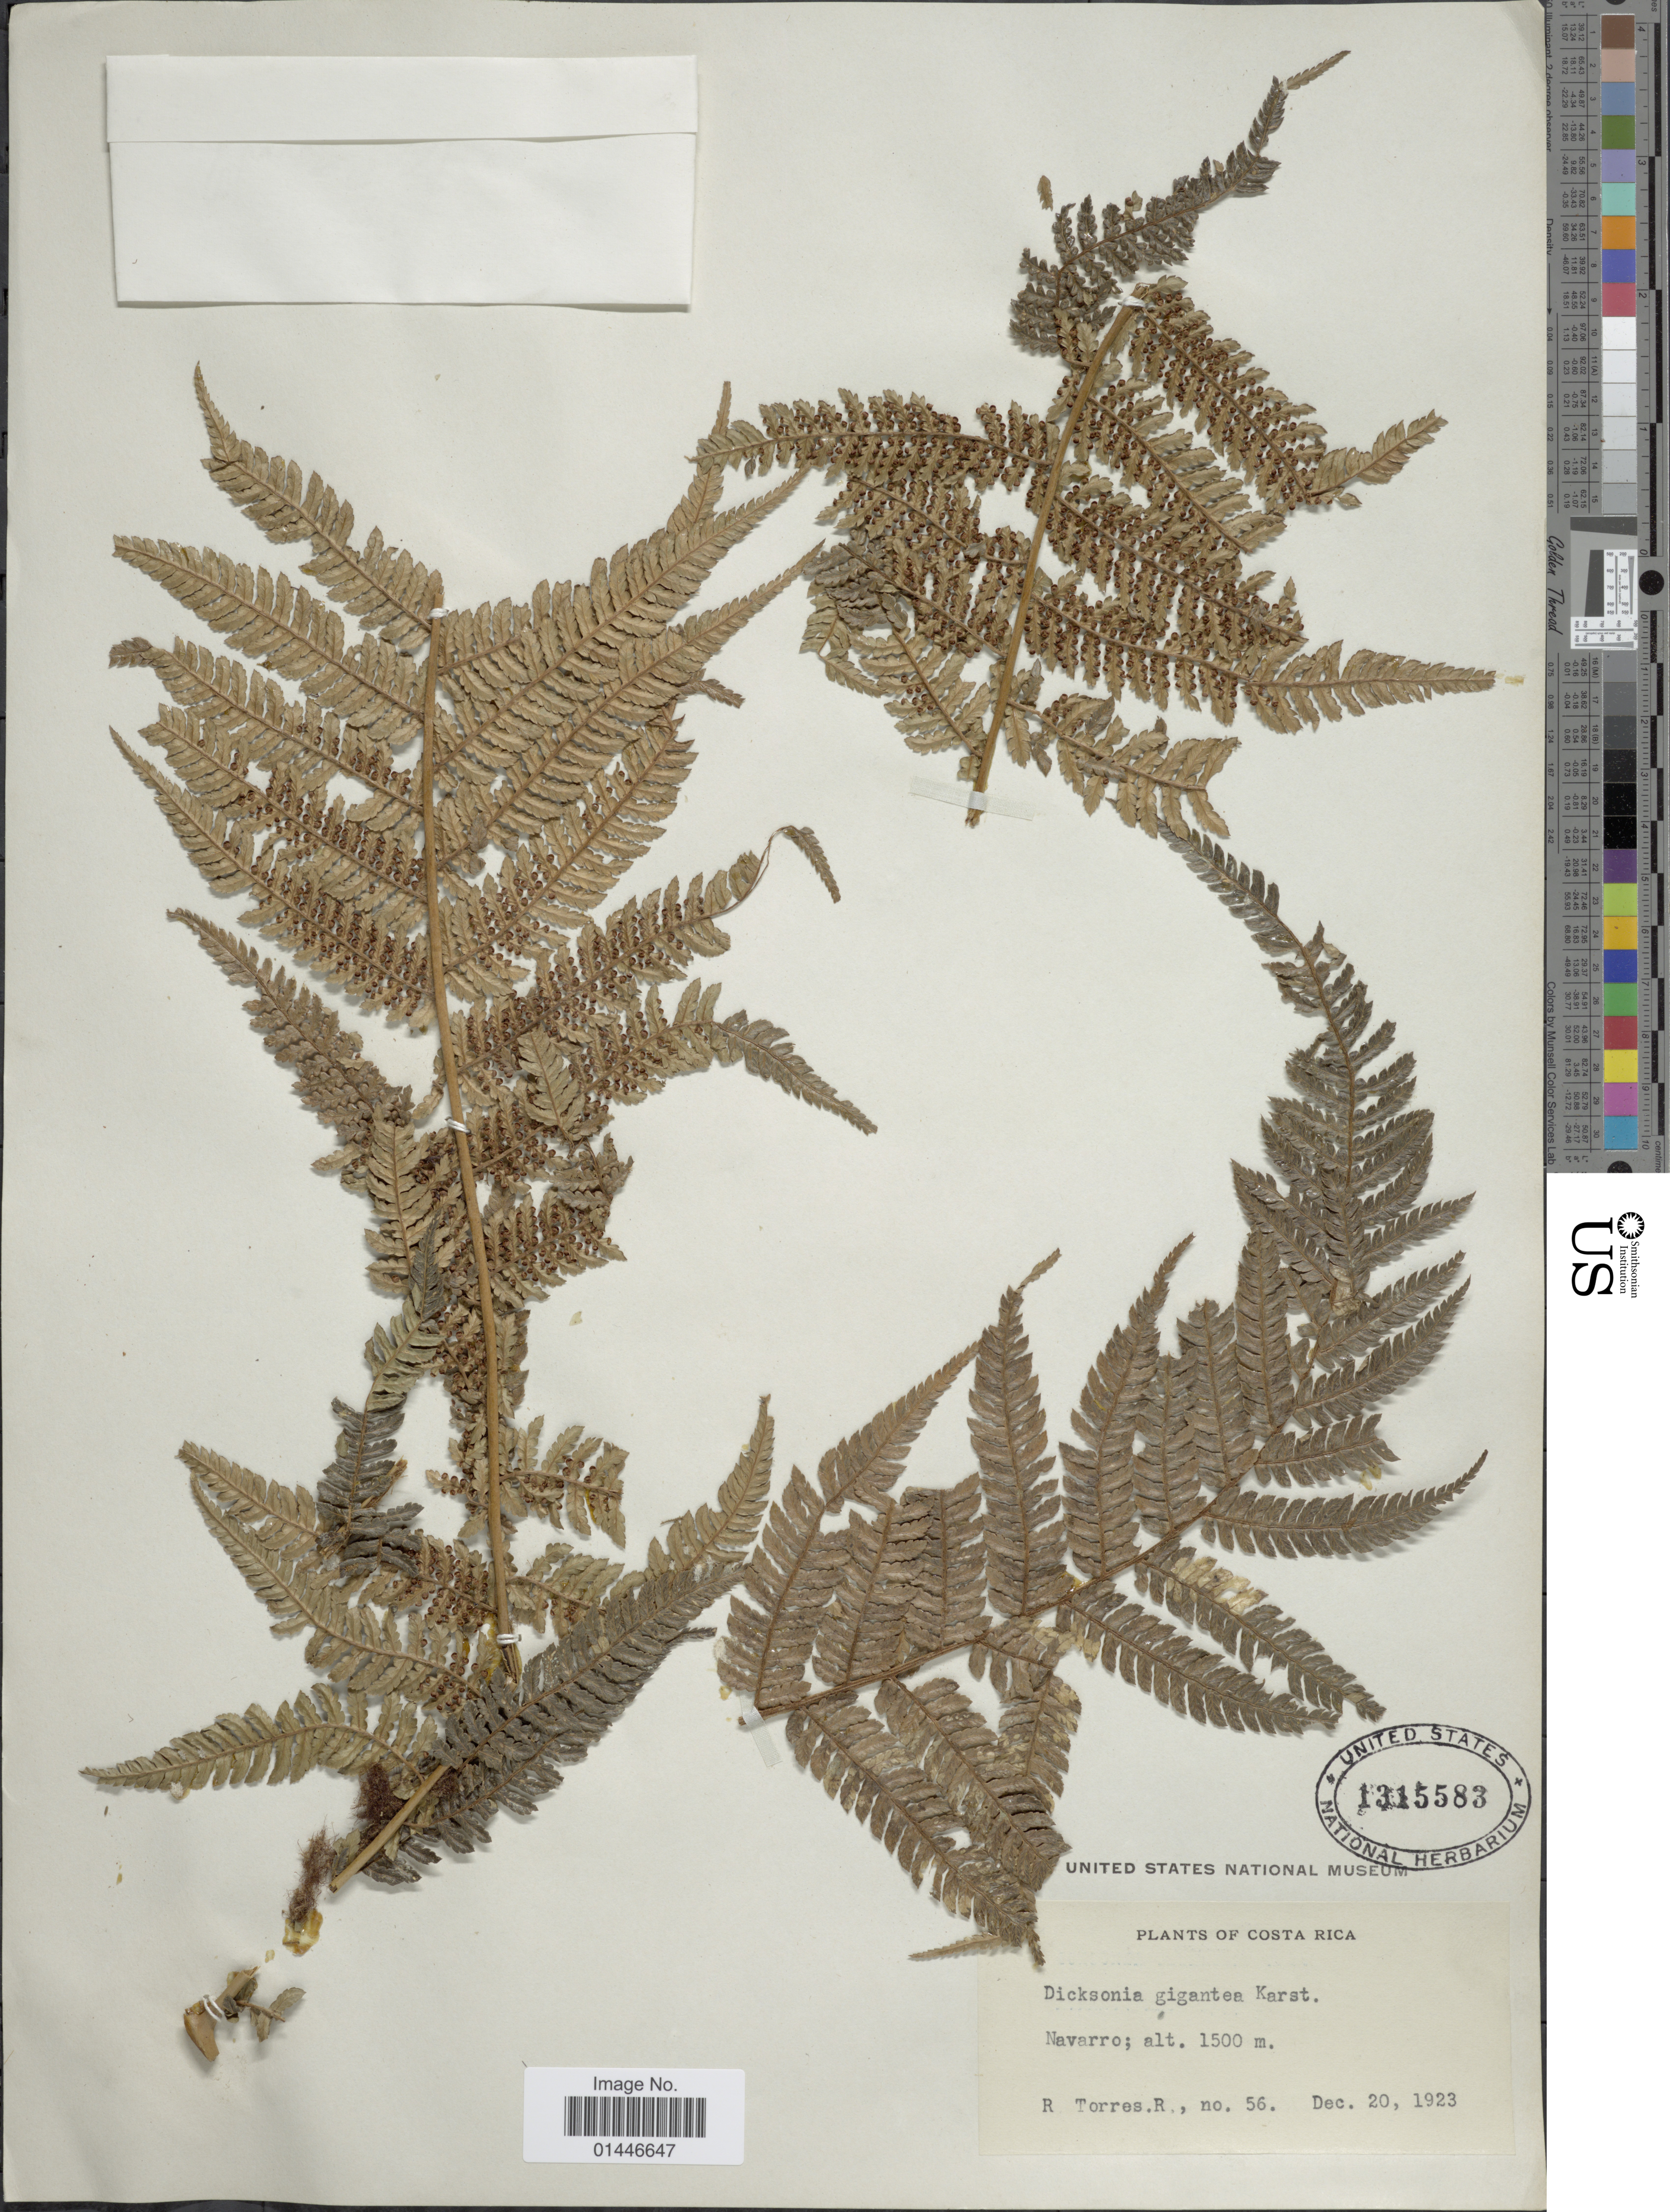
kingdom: Plantae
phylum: Tracheophyta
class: Polypodiopsida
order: Cyatheales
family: Dicksoniaceae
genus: Dicksonia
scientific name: Dicksonia gigantea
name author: H. Karst.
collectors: R. Torres R.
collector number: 56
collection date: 1923-12-20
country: Costa Rica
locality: Navarro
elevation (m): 1500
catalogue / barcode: US 1315583